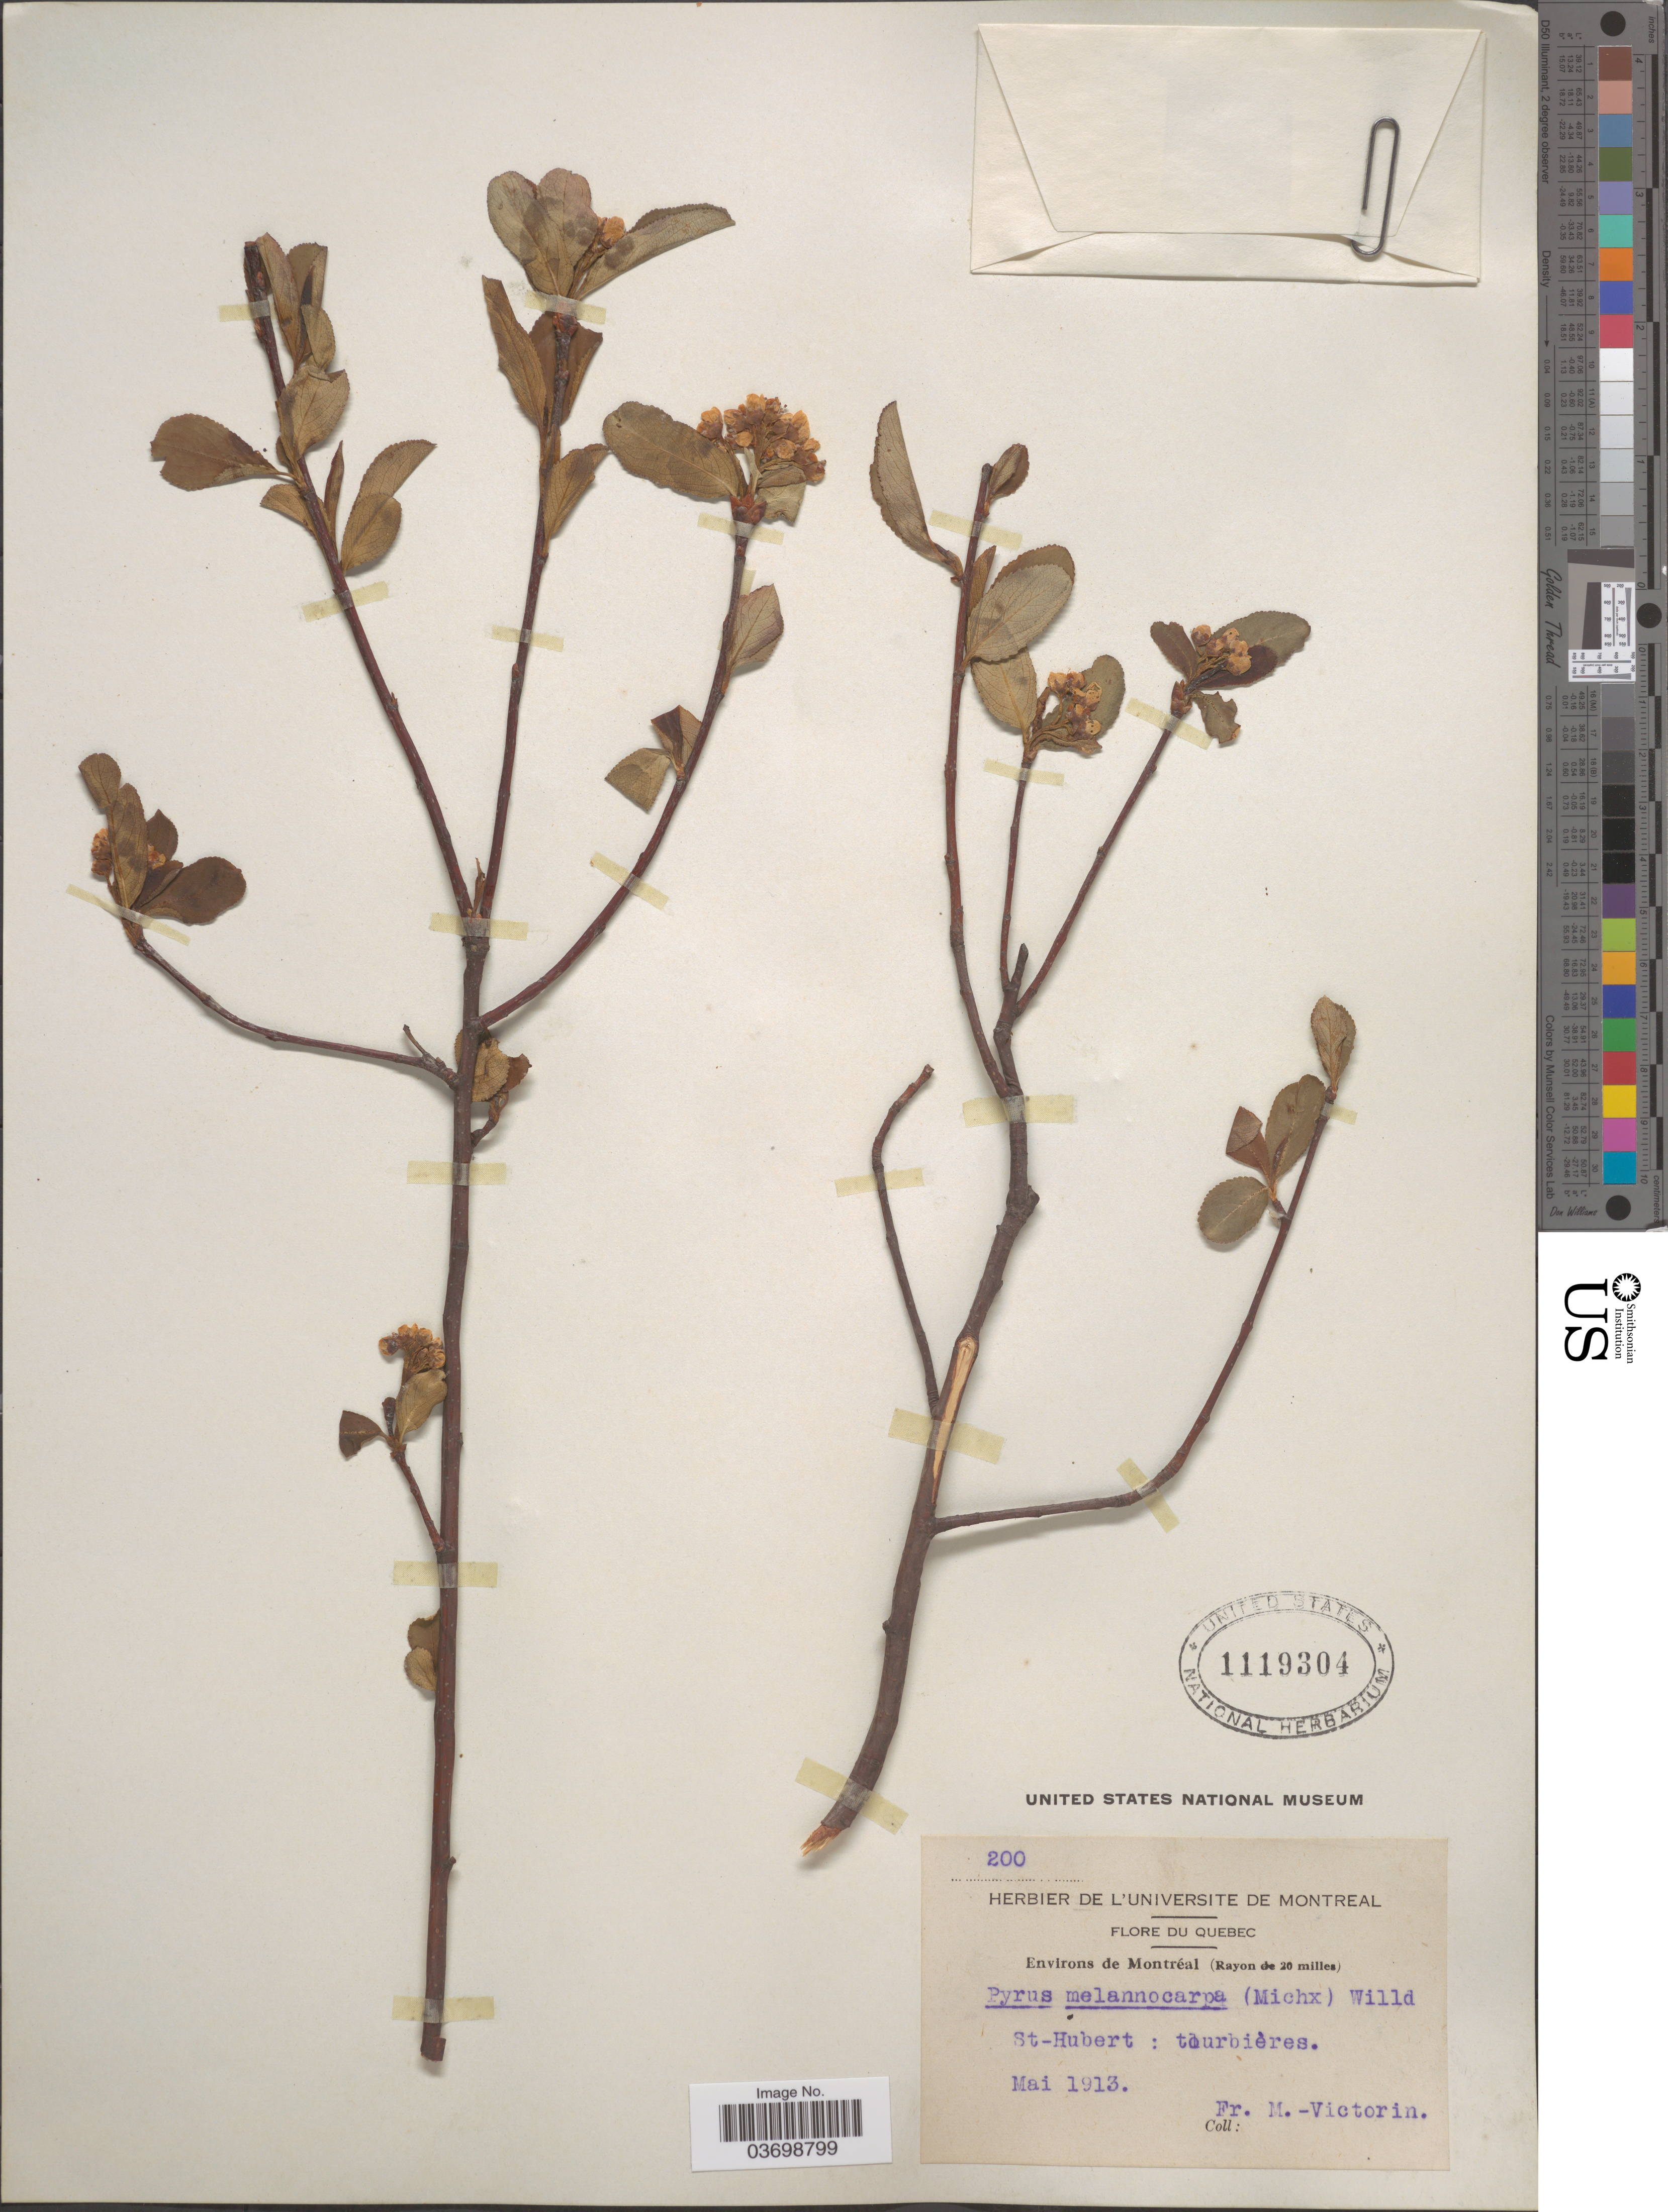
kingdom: Plantae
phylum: Tracheophyta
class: Magnoliopsida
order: Rosales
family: Rosaceae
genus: Aronia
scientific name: Aronia melanocarpa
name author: (Michx.) Elliott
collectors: F. Marie-Victorin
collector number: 200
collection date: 1913-05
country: Canada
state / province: Quebec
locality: Environs de Montréal (Rayon de 20 milles). St-Hubert.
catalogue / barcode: US 1119304